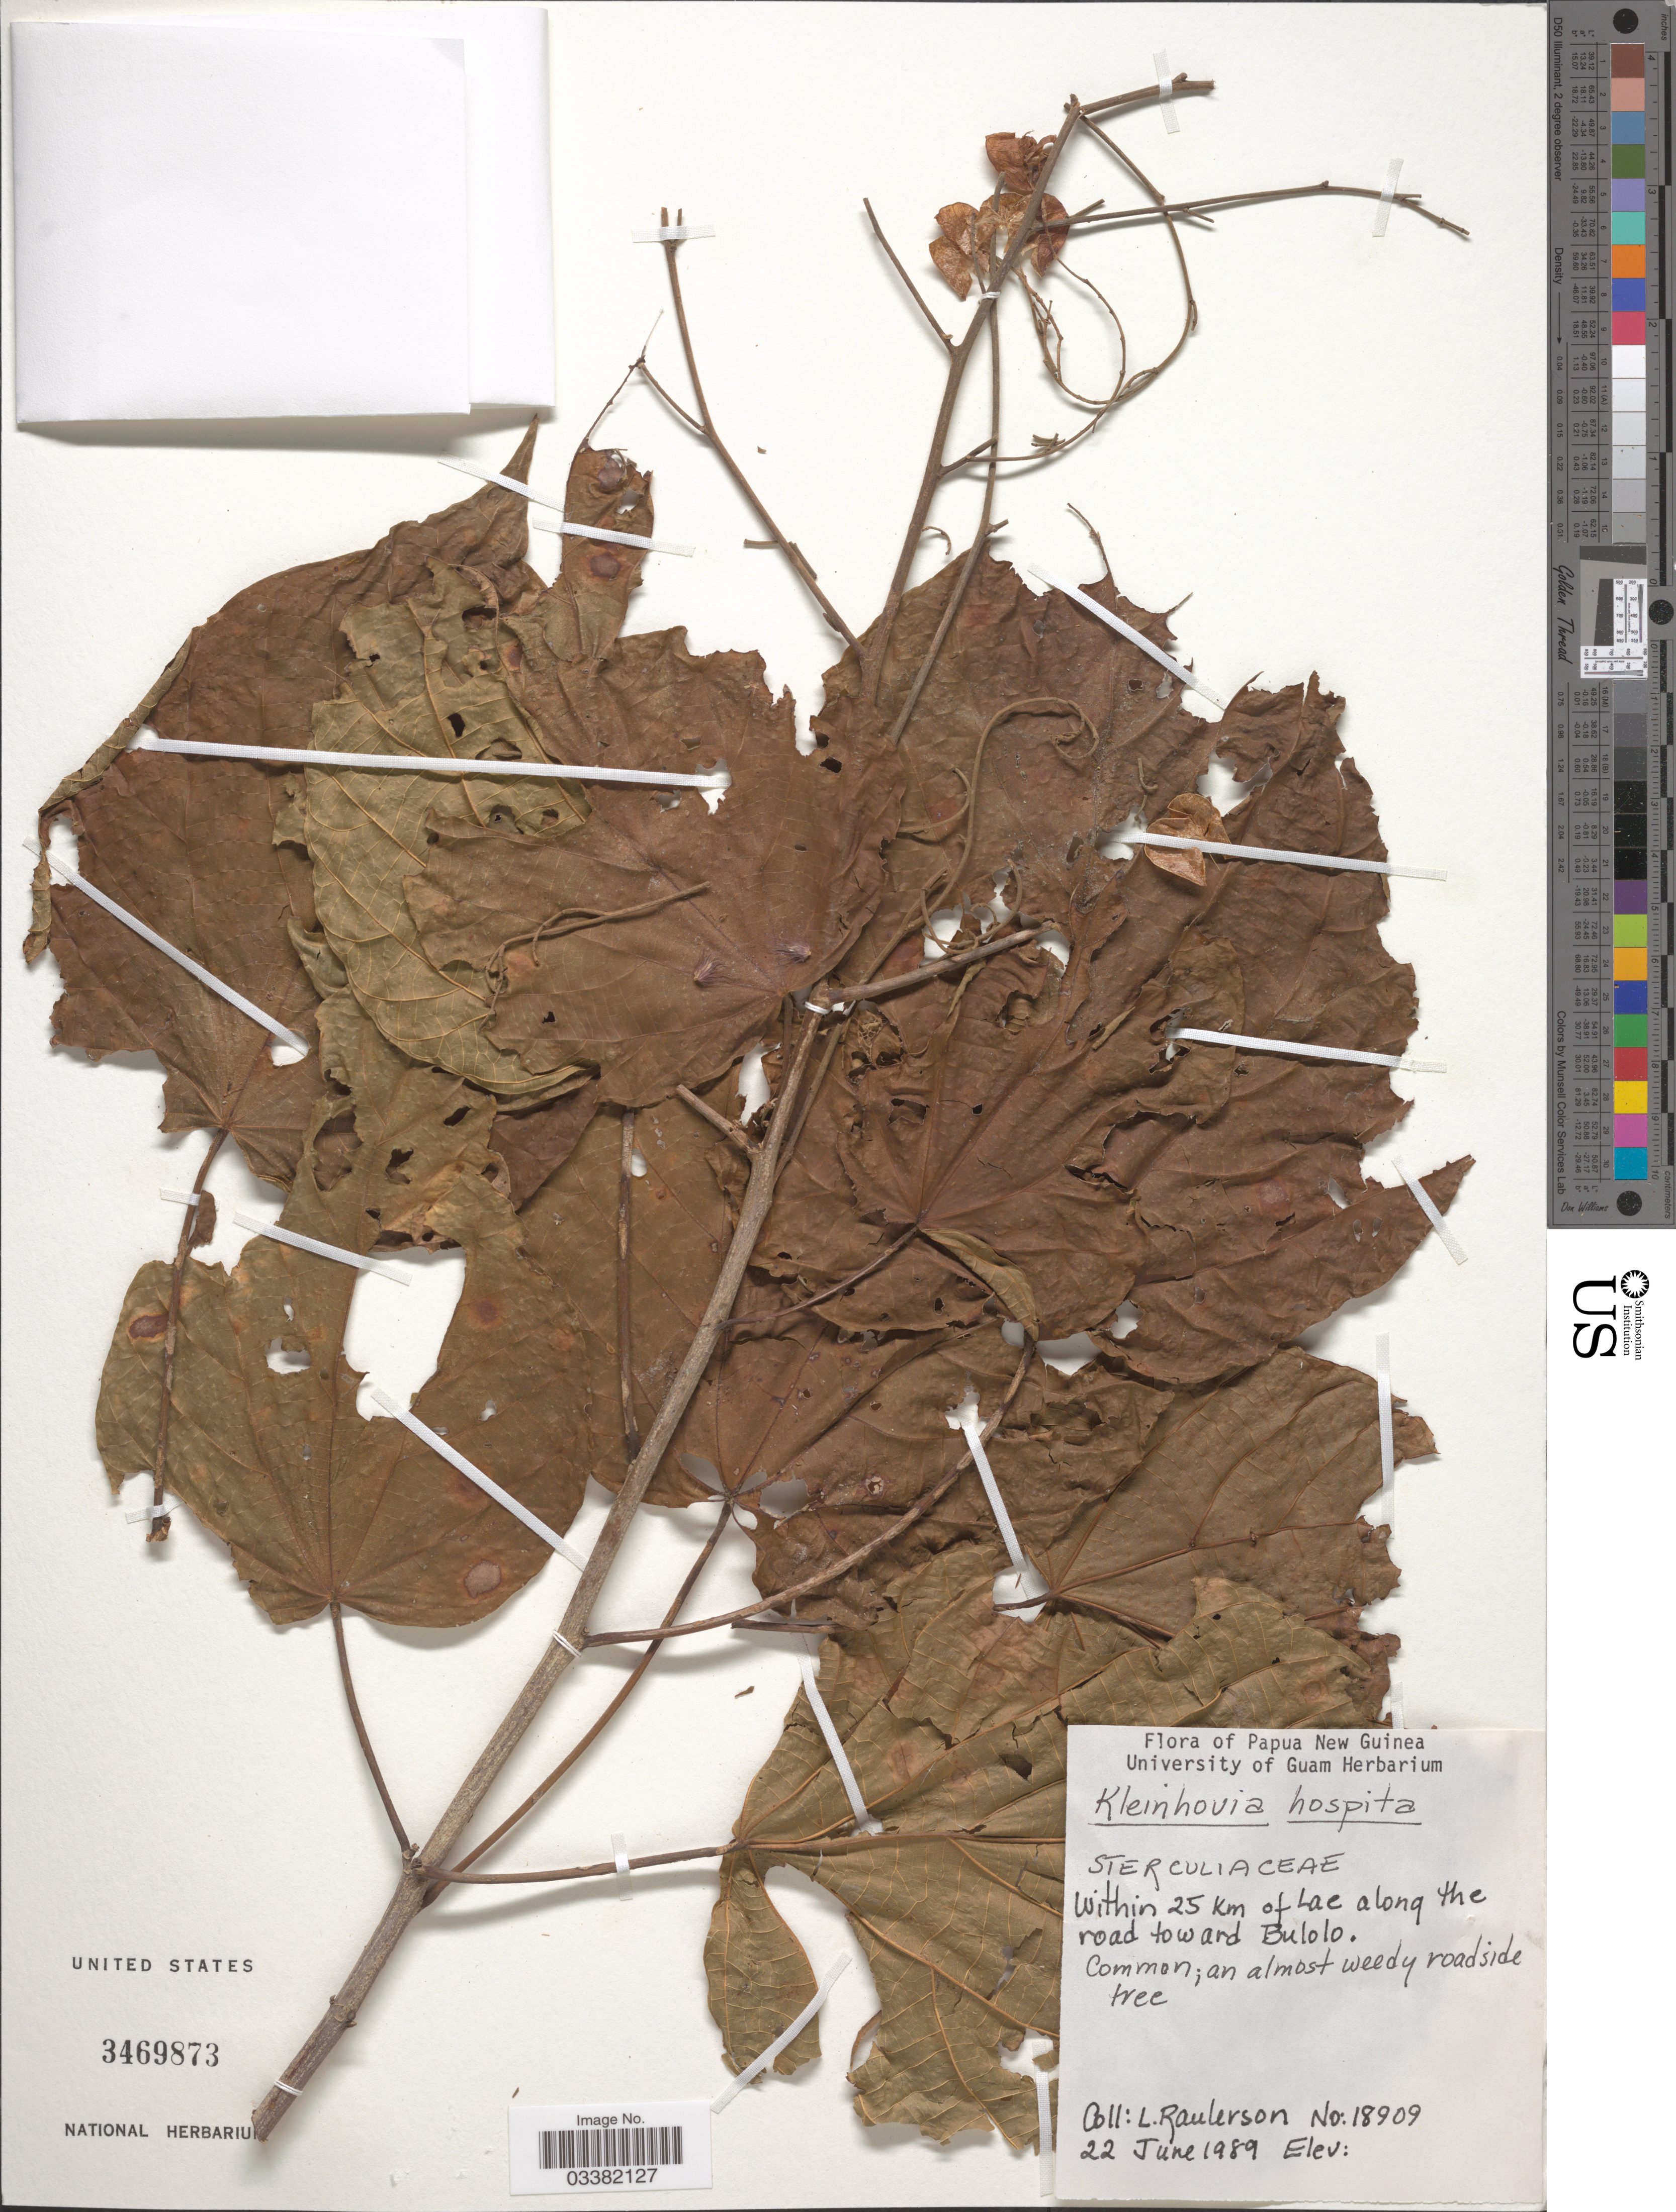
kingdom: Plantae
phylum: Tracheophyta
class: Magnoliopsida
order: Malvales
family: Malvaceae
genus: Kleinhovia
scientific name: Kleinhovia hospita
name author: L.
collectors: L. Raulerson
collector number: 18909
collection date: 1989-06-22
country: Papua New Guinea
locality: Within 25 km of Lae along the road toward Bulolo.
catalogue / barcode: US 3469873